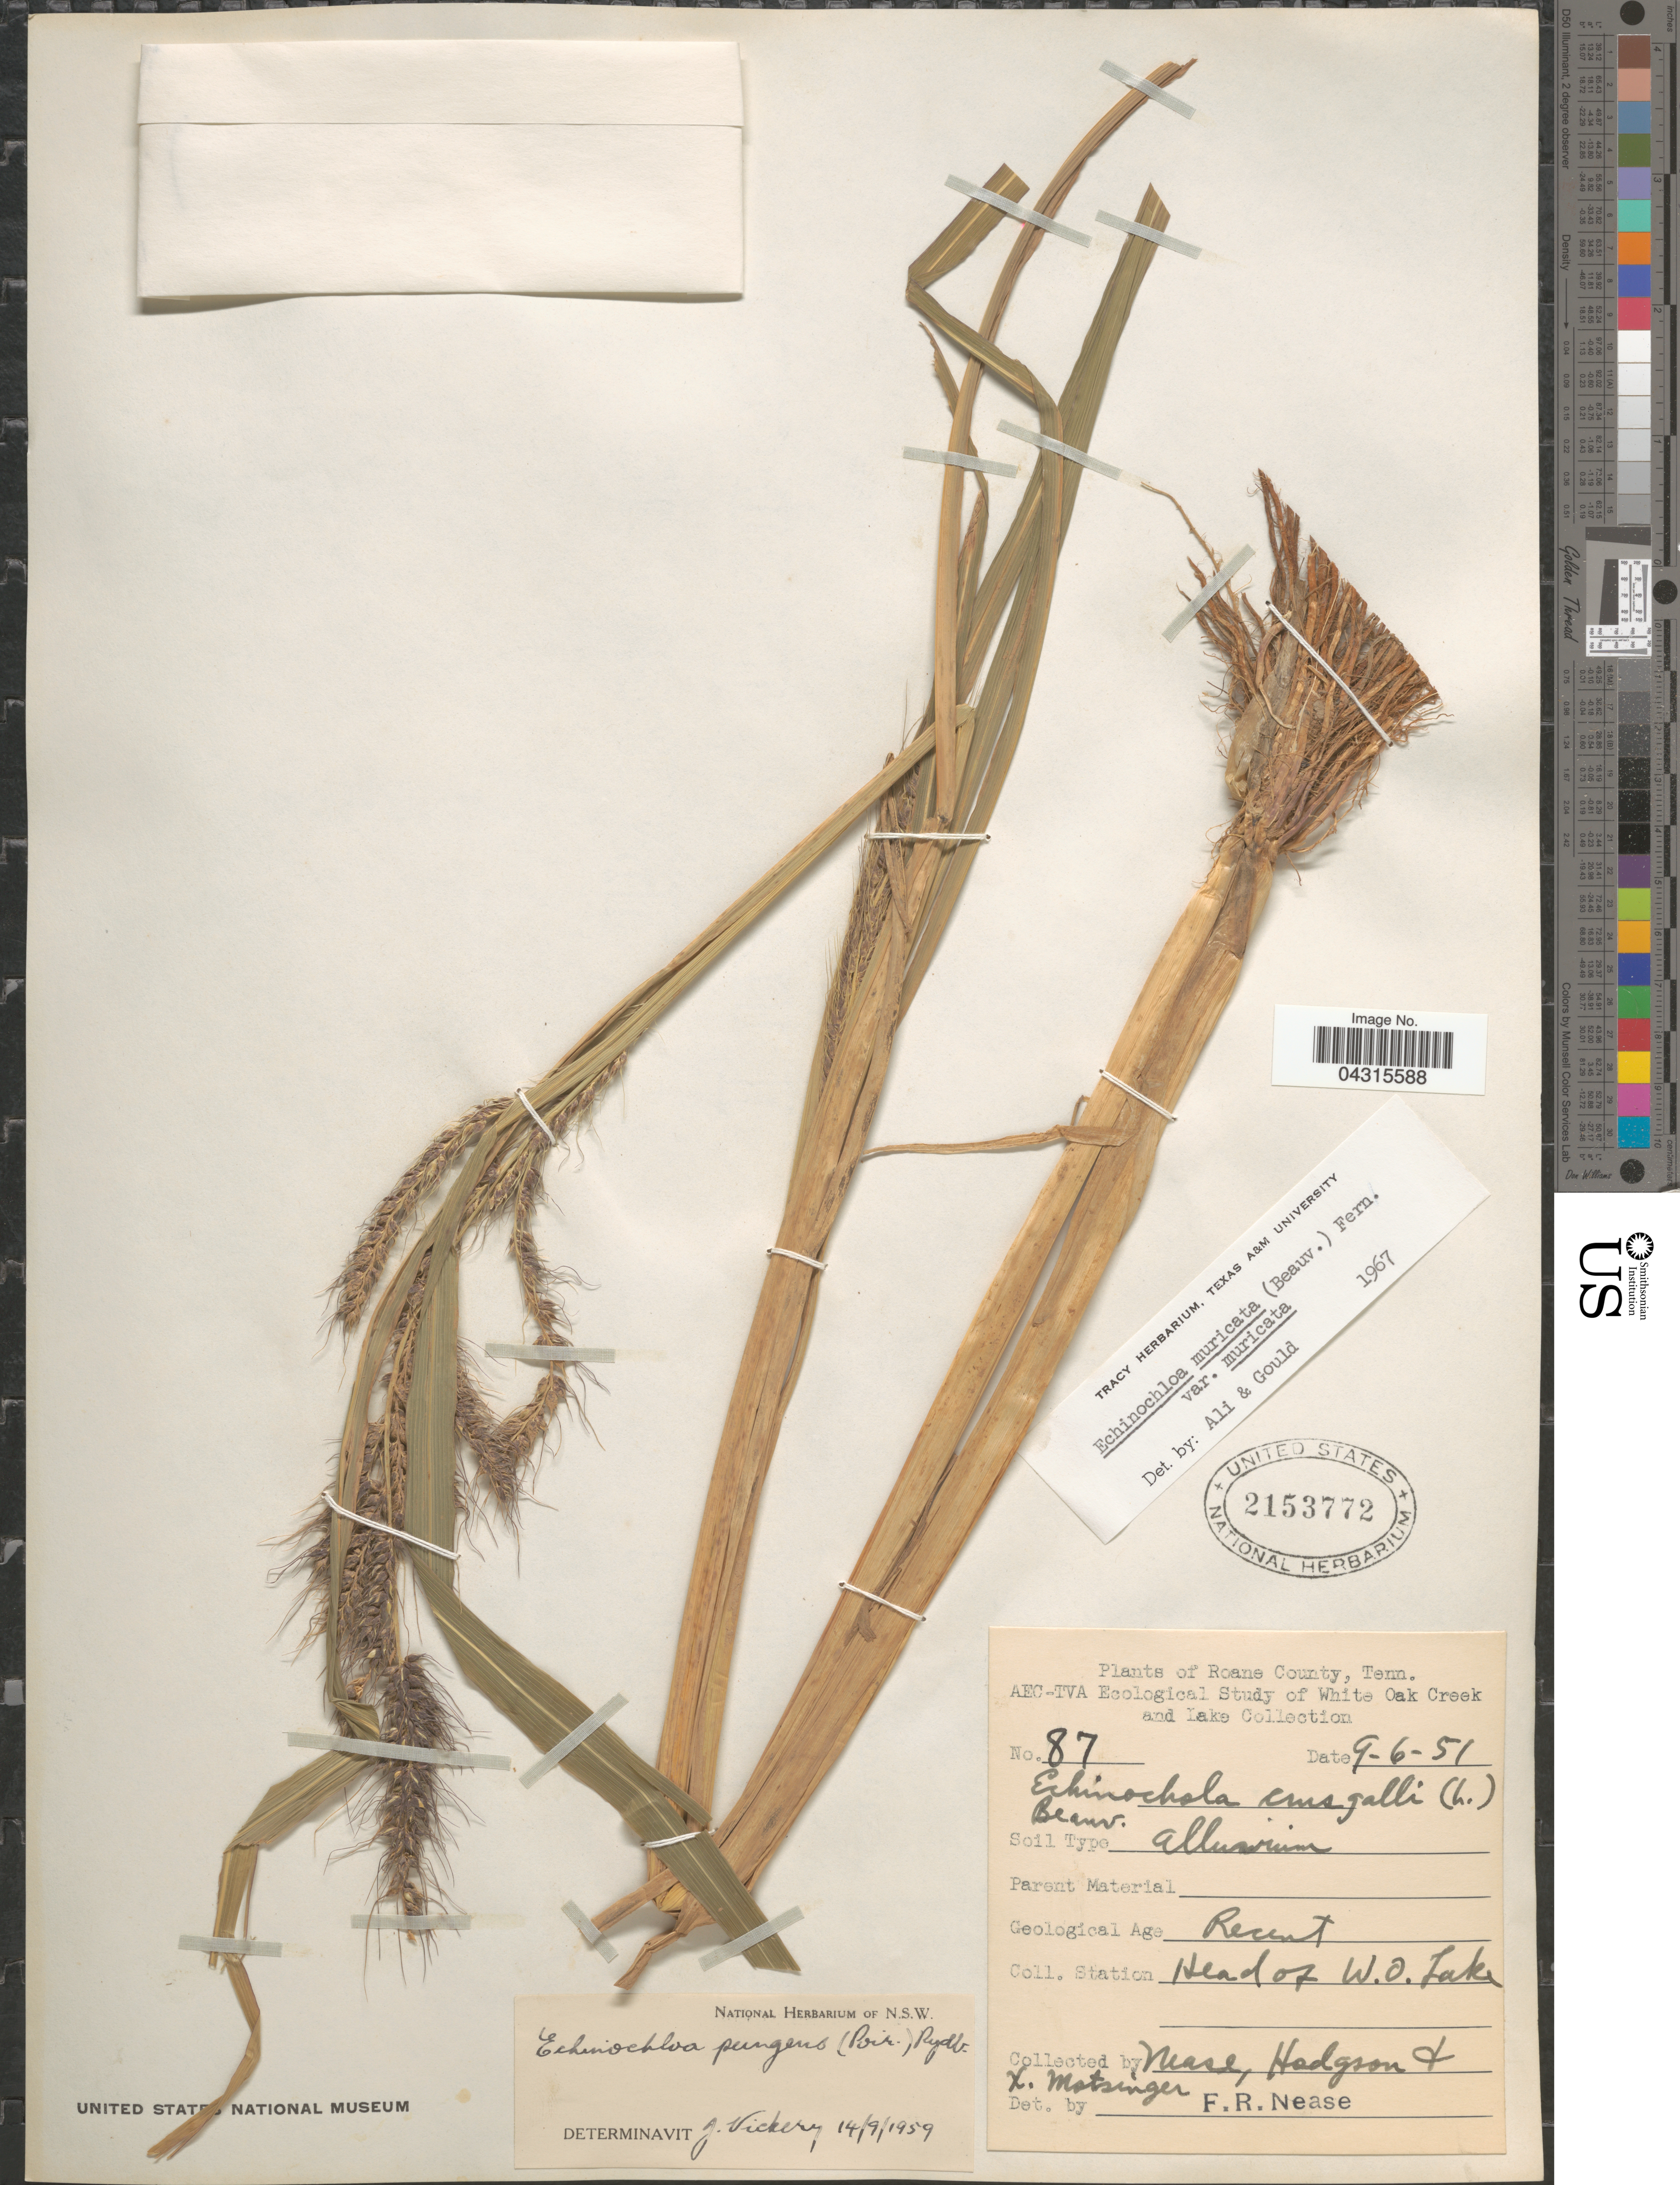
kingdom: Plantae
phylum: Tracheophyta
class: Liliopsida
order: Poales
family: Poaceae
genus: Echinochloa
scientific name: Echinochloa muricata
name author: (P. Beauv.) Fernald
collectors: F. Nease, -. Hodgson & X. Motsinger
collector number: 87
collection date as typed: Transcribed d/m/y: 6/9/51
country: United States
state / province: Tennessee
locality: Roane County. Head of W. O. Lake.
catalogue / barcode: US 2153772